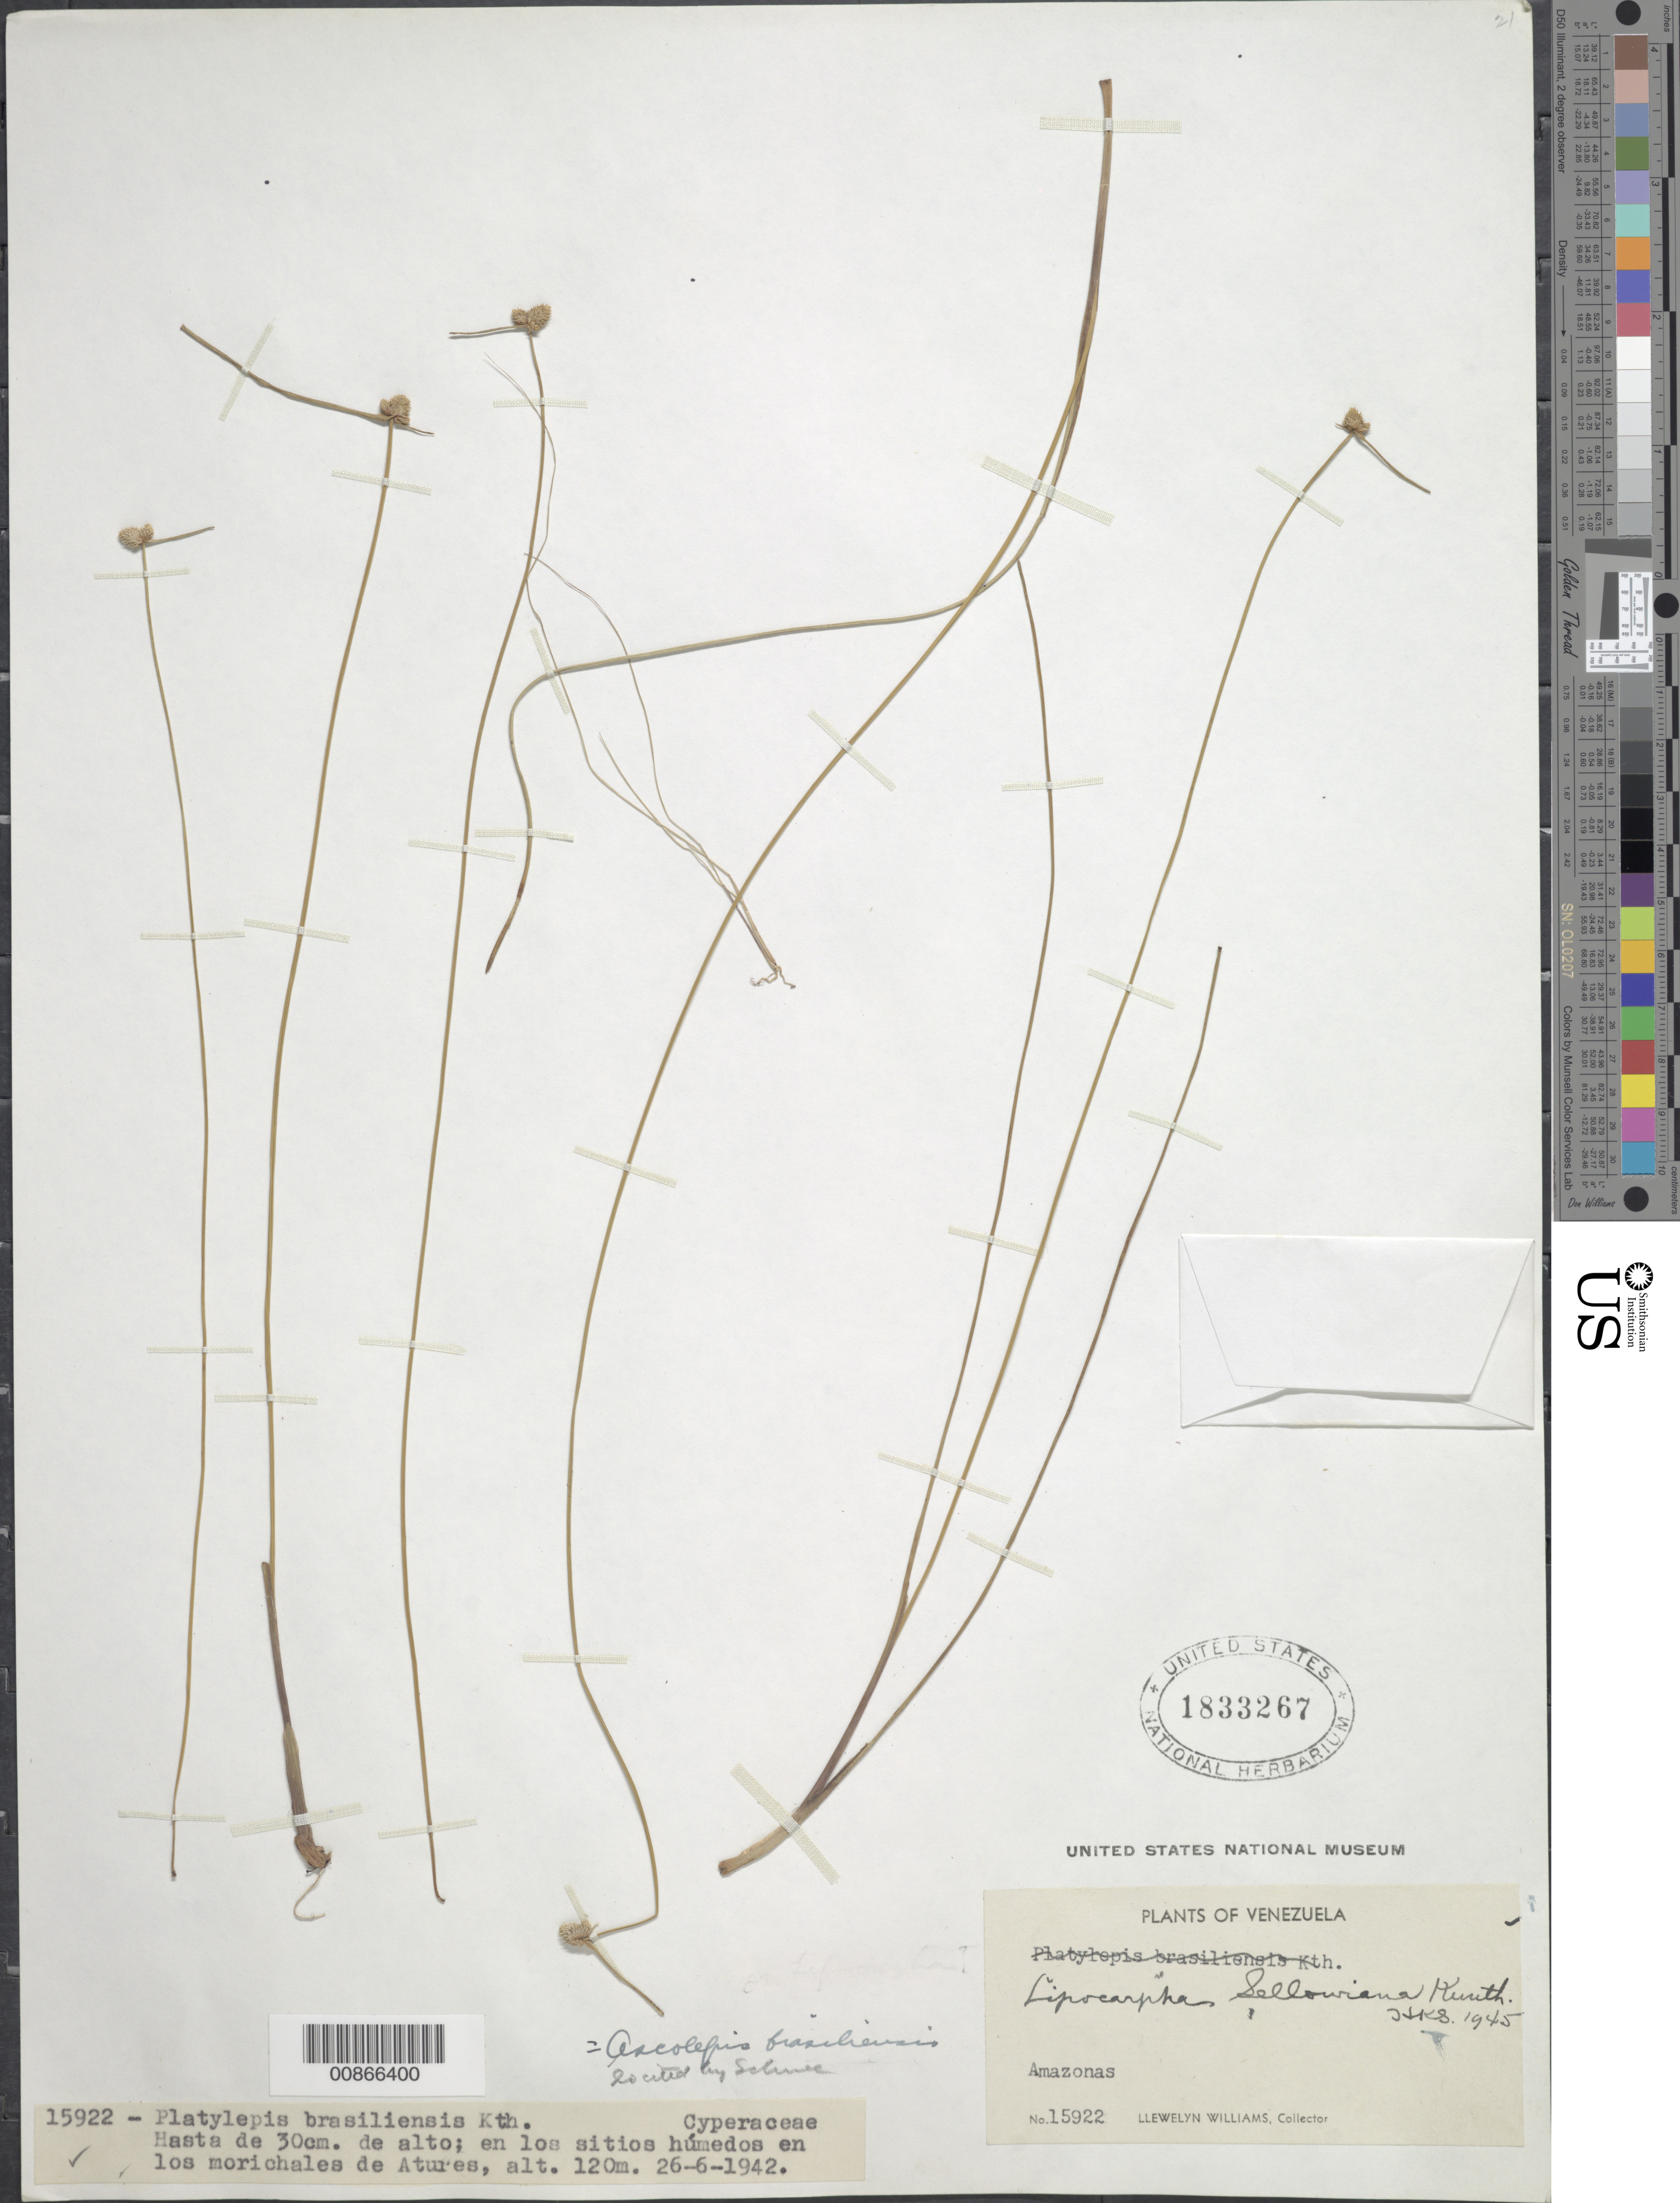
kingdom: Plantae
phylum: Tracheophyta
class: Liliopsida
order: Poales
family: Cyperaceae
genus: Cyperus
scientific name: Cyperus sellowianus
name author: (Kunth) T. Koyama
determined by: Strong, Mark T., (BOT), Smithsonian Institution - National Museum of Natural History (UNITED STATES)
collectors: Ll. Williams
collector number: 15922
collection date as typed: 26-Jun-42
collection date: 1942-06-26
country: Venezuela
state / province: Amazonas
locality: Atures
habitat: Sitios humedos en los morichales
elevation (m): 120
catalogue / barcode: US 1833267